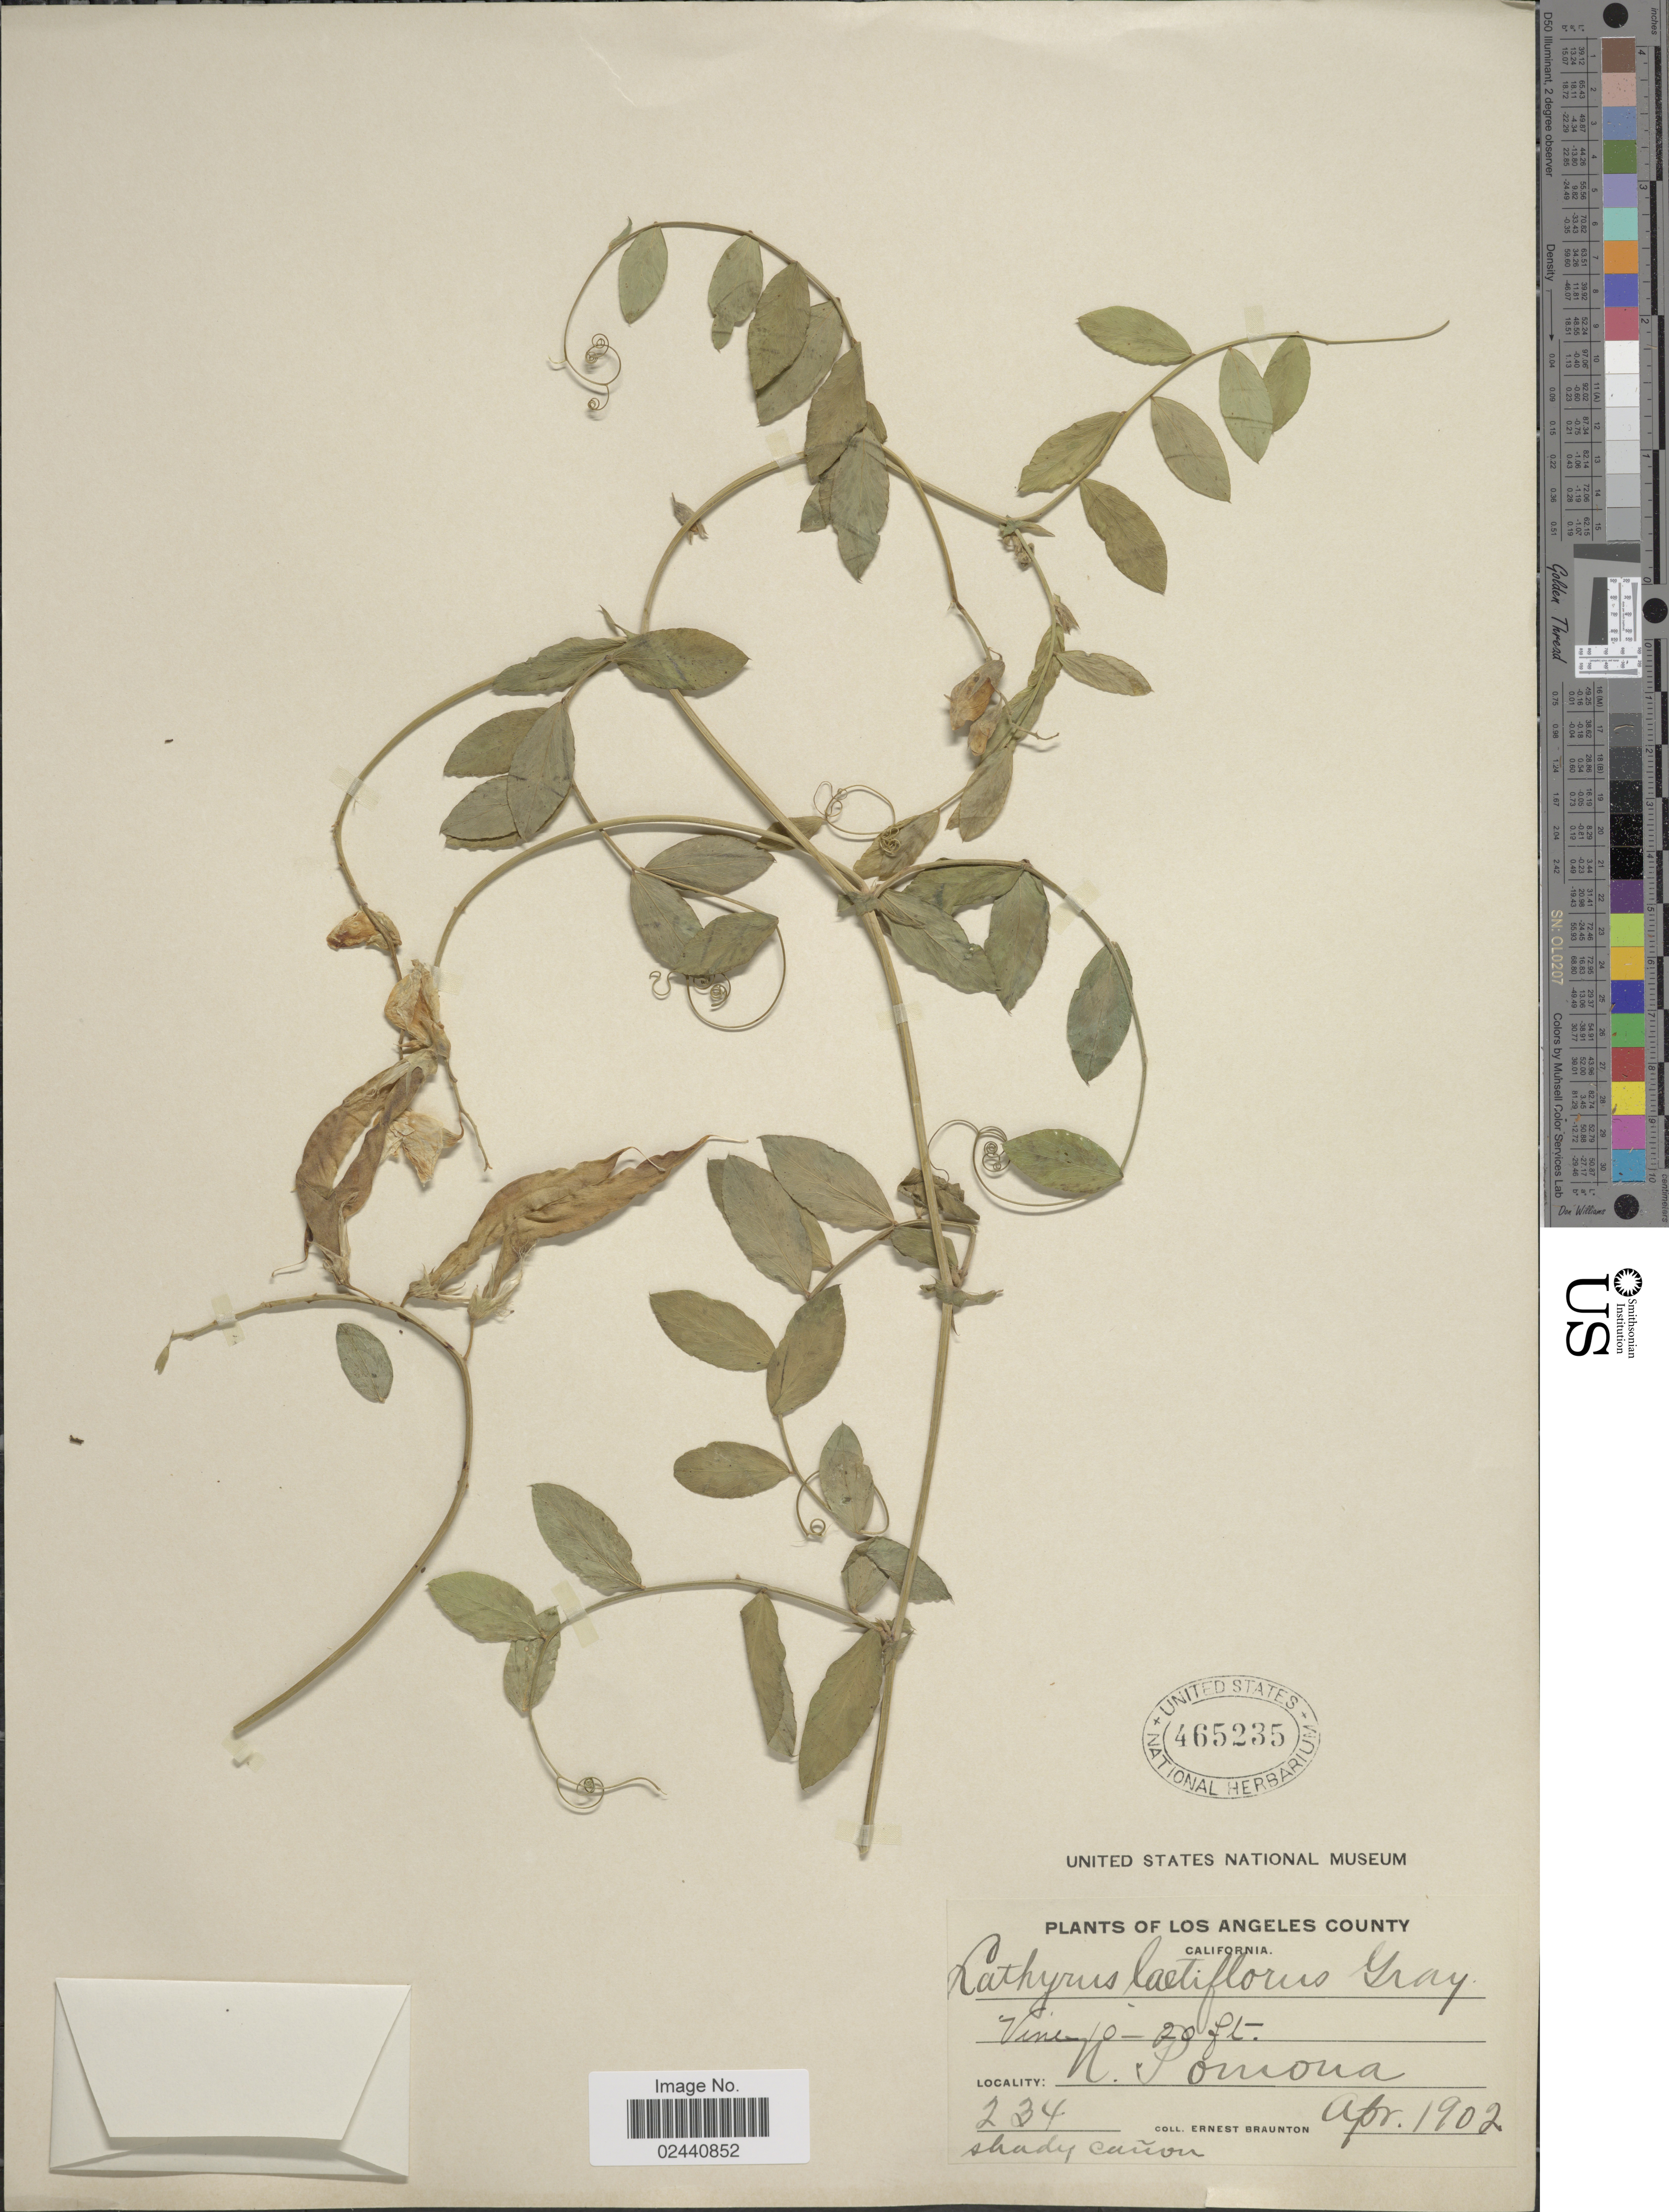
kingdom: Plantae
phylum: Tracheophyta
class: Magnoliopsida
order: Fabales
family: Fabaceae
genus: Lathyrus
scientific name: Lathyrus laetiflorus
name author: Greene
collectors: E. Braunton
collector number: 234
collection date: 1902-04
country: United States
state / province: California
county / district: Los Angeles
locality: Los Angeles County, N. Pomona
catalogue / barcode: US 465235